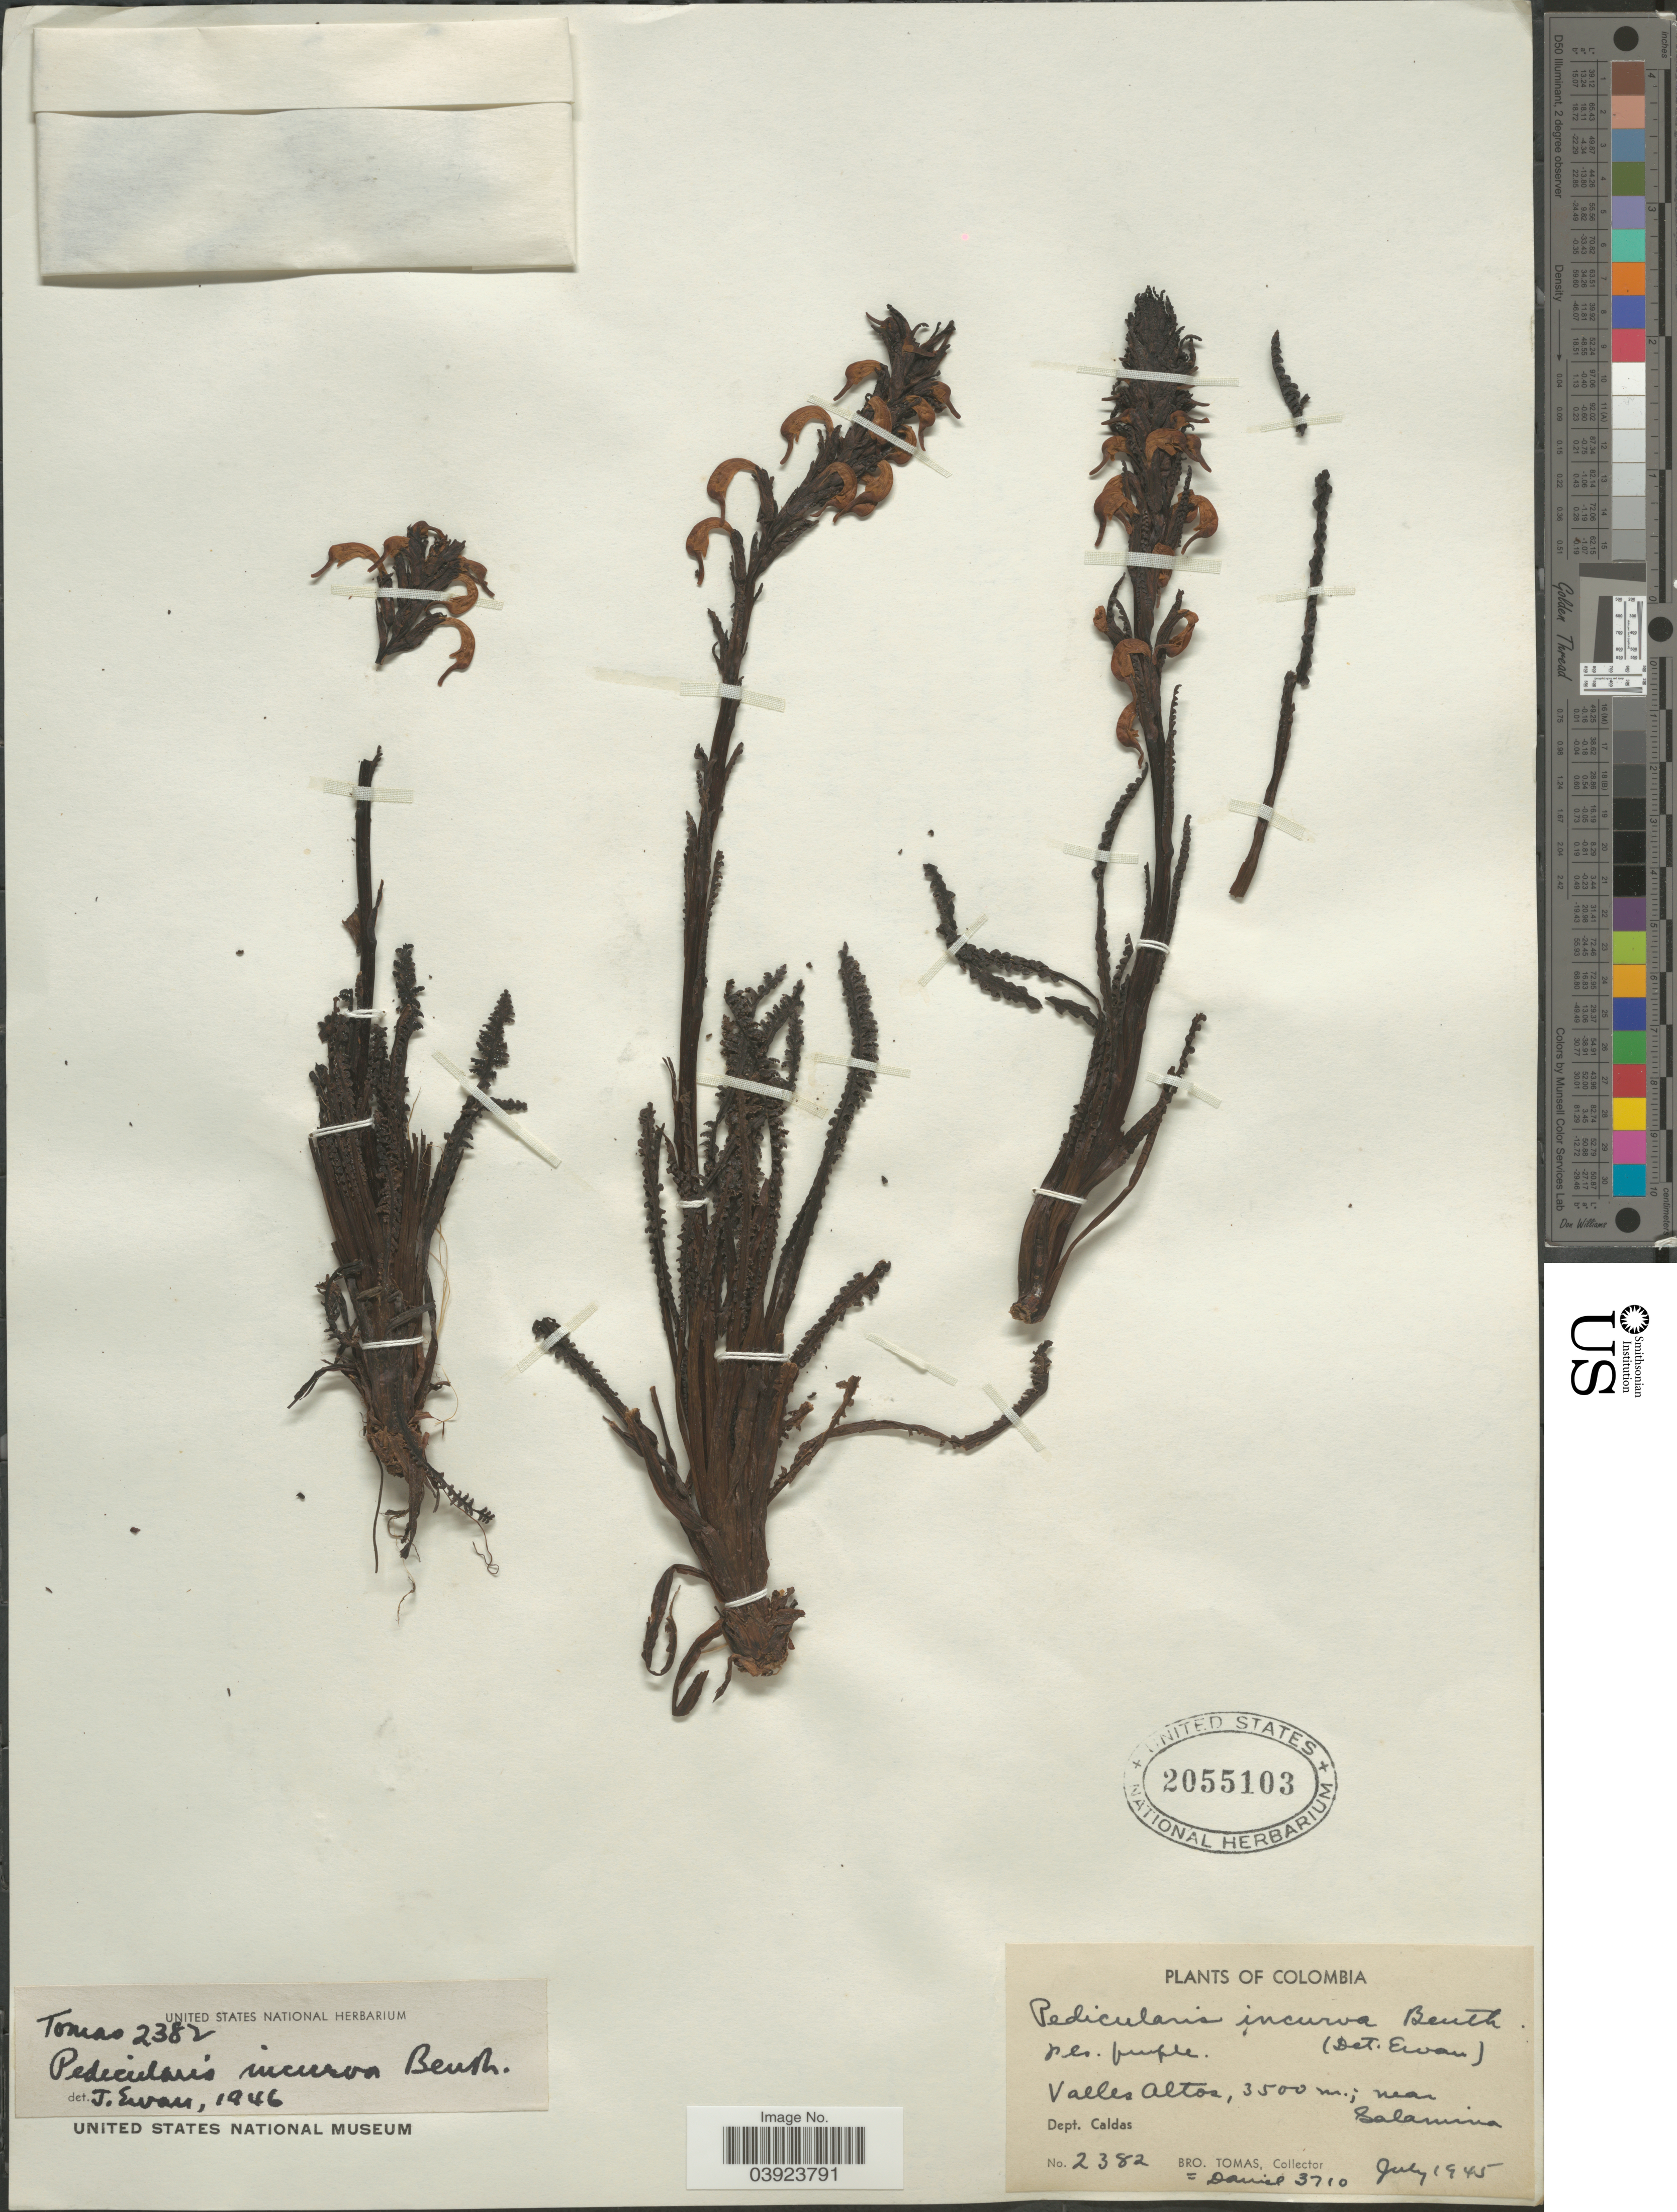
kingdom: Plantae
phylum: Tracheophyta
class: Magnoliopsida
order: Lamiales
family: Orobanchaceae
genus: Pedicularis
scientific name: Pedicularis incurva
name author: Benth.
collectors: B. Tomas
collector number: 2382/3710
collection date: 1945-07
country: Colombia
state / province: Caldas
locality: Valles Altos, near Salamina. Dept. Caldas.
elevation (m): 3500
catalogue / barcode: US 2055103